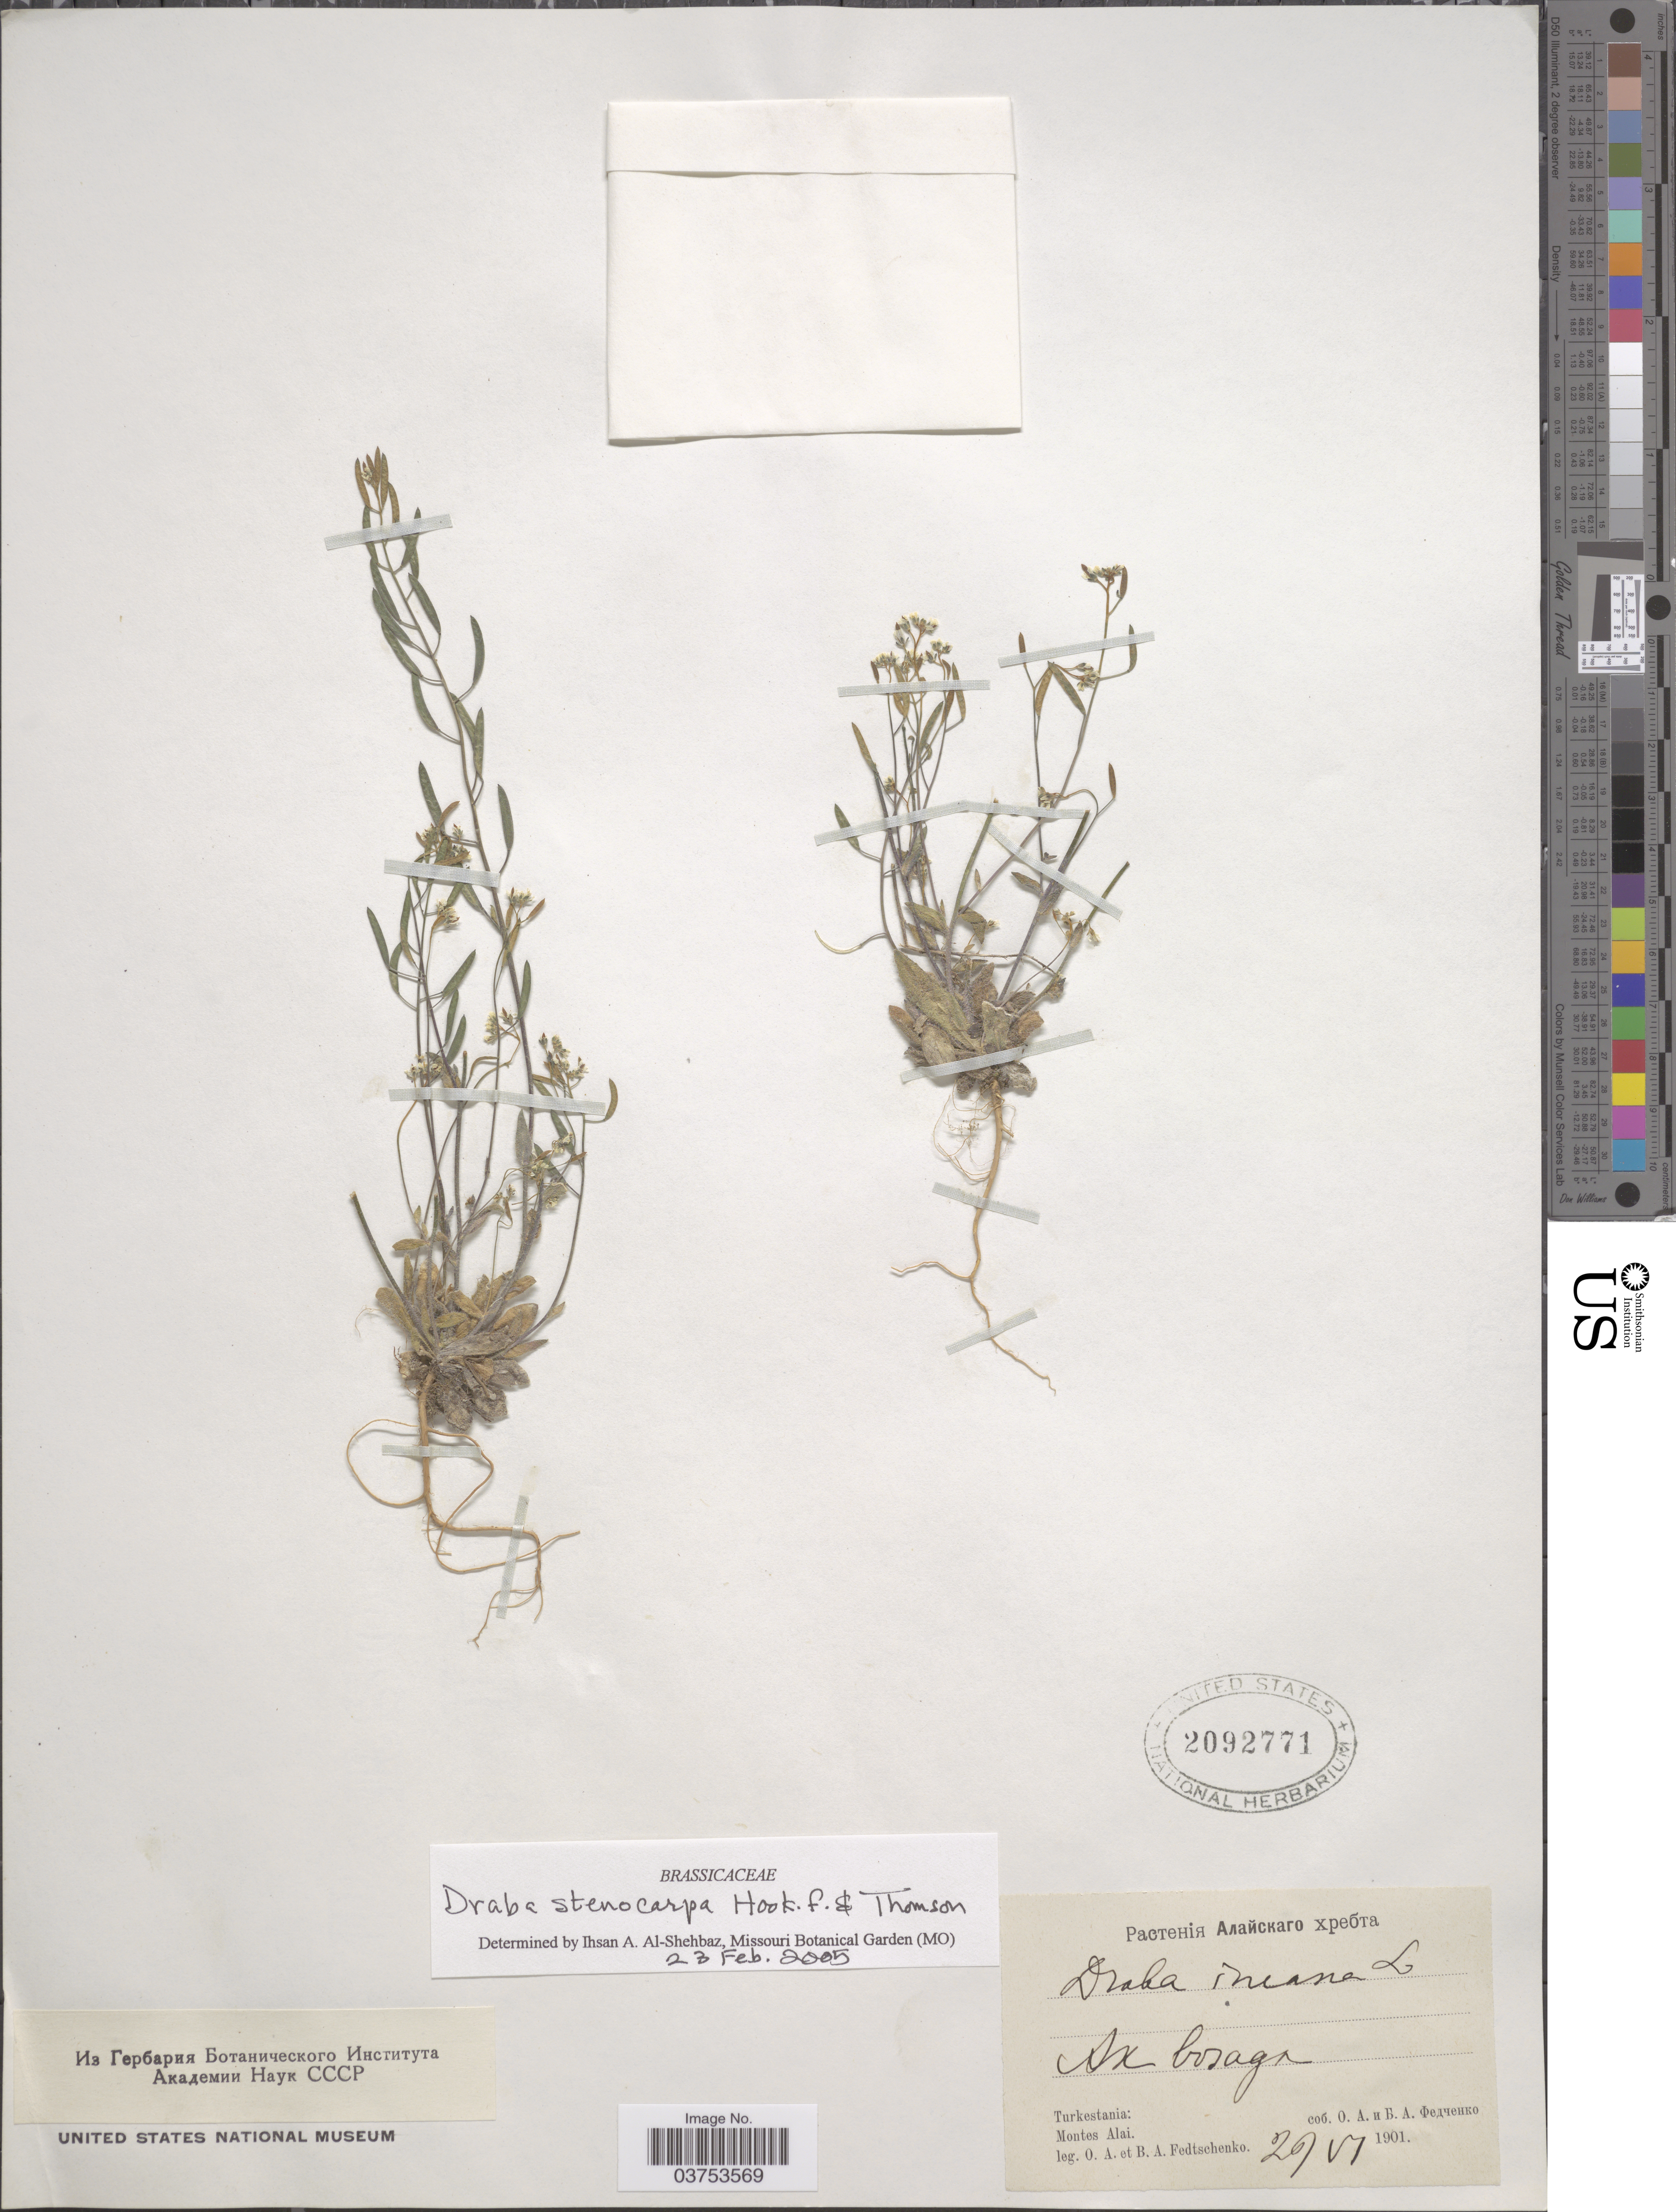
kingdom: Plantae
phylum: Tracheophyta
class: Magnoliopsida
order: Brassicales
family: Brassicaceae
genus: Draba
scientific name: Draba stenocarpa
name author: Hook. f. & Thomson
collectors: O. A. Fedtschenko & B. A. Fedtschenko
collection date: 1901-06-29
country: Kyrgyzstan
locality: Turkestania: Montes Alai.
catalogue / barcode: US 2092771